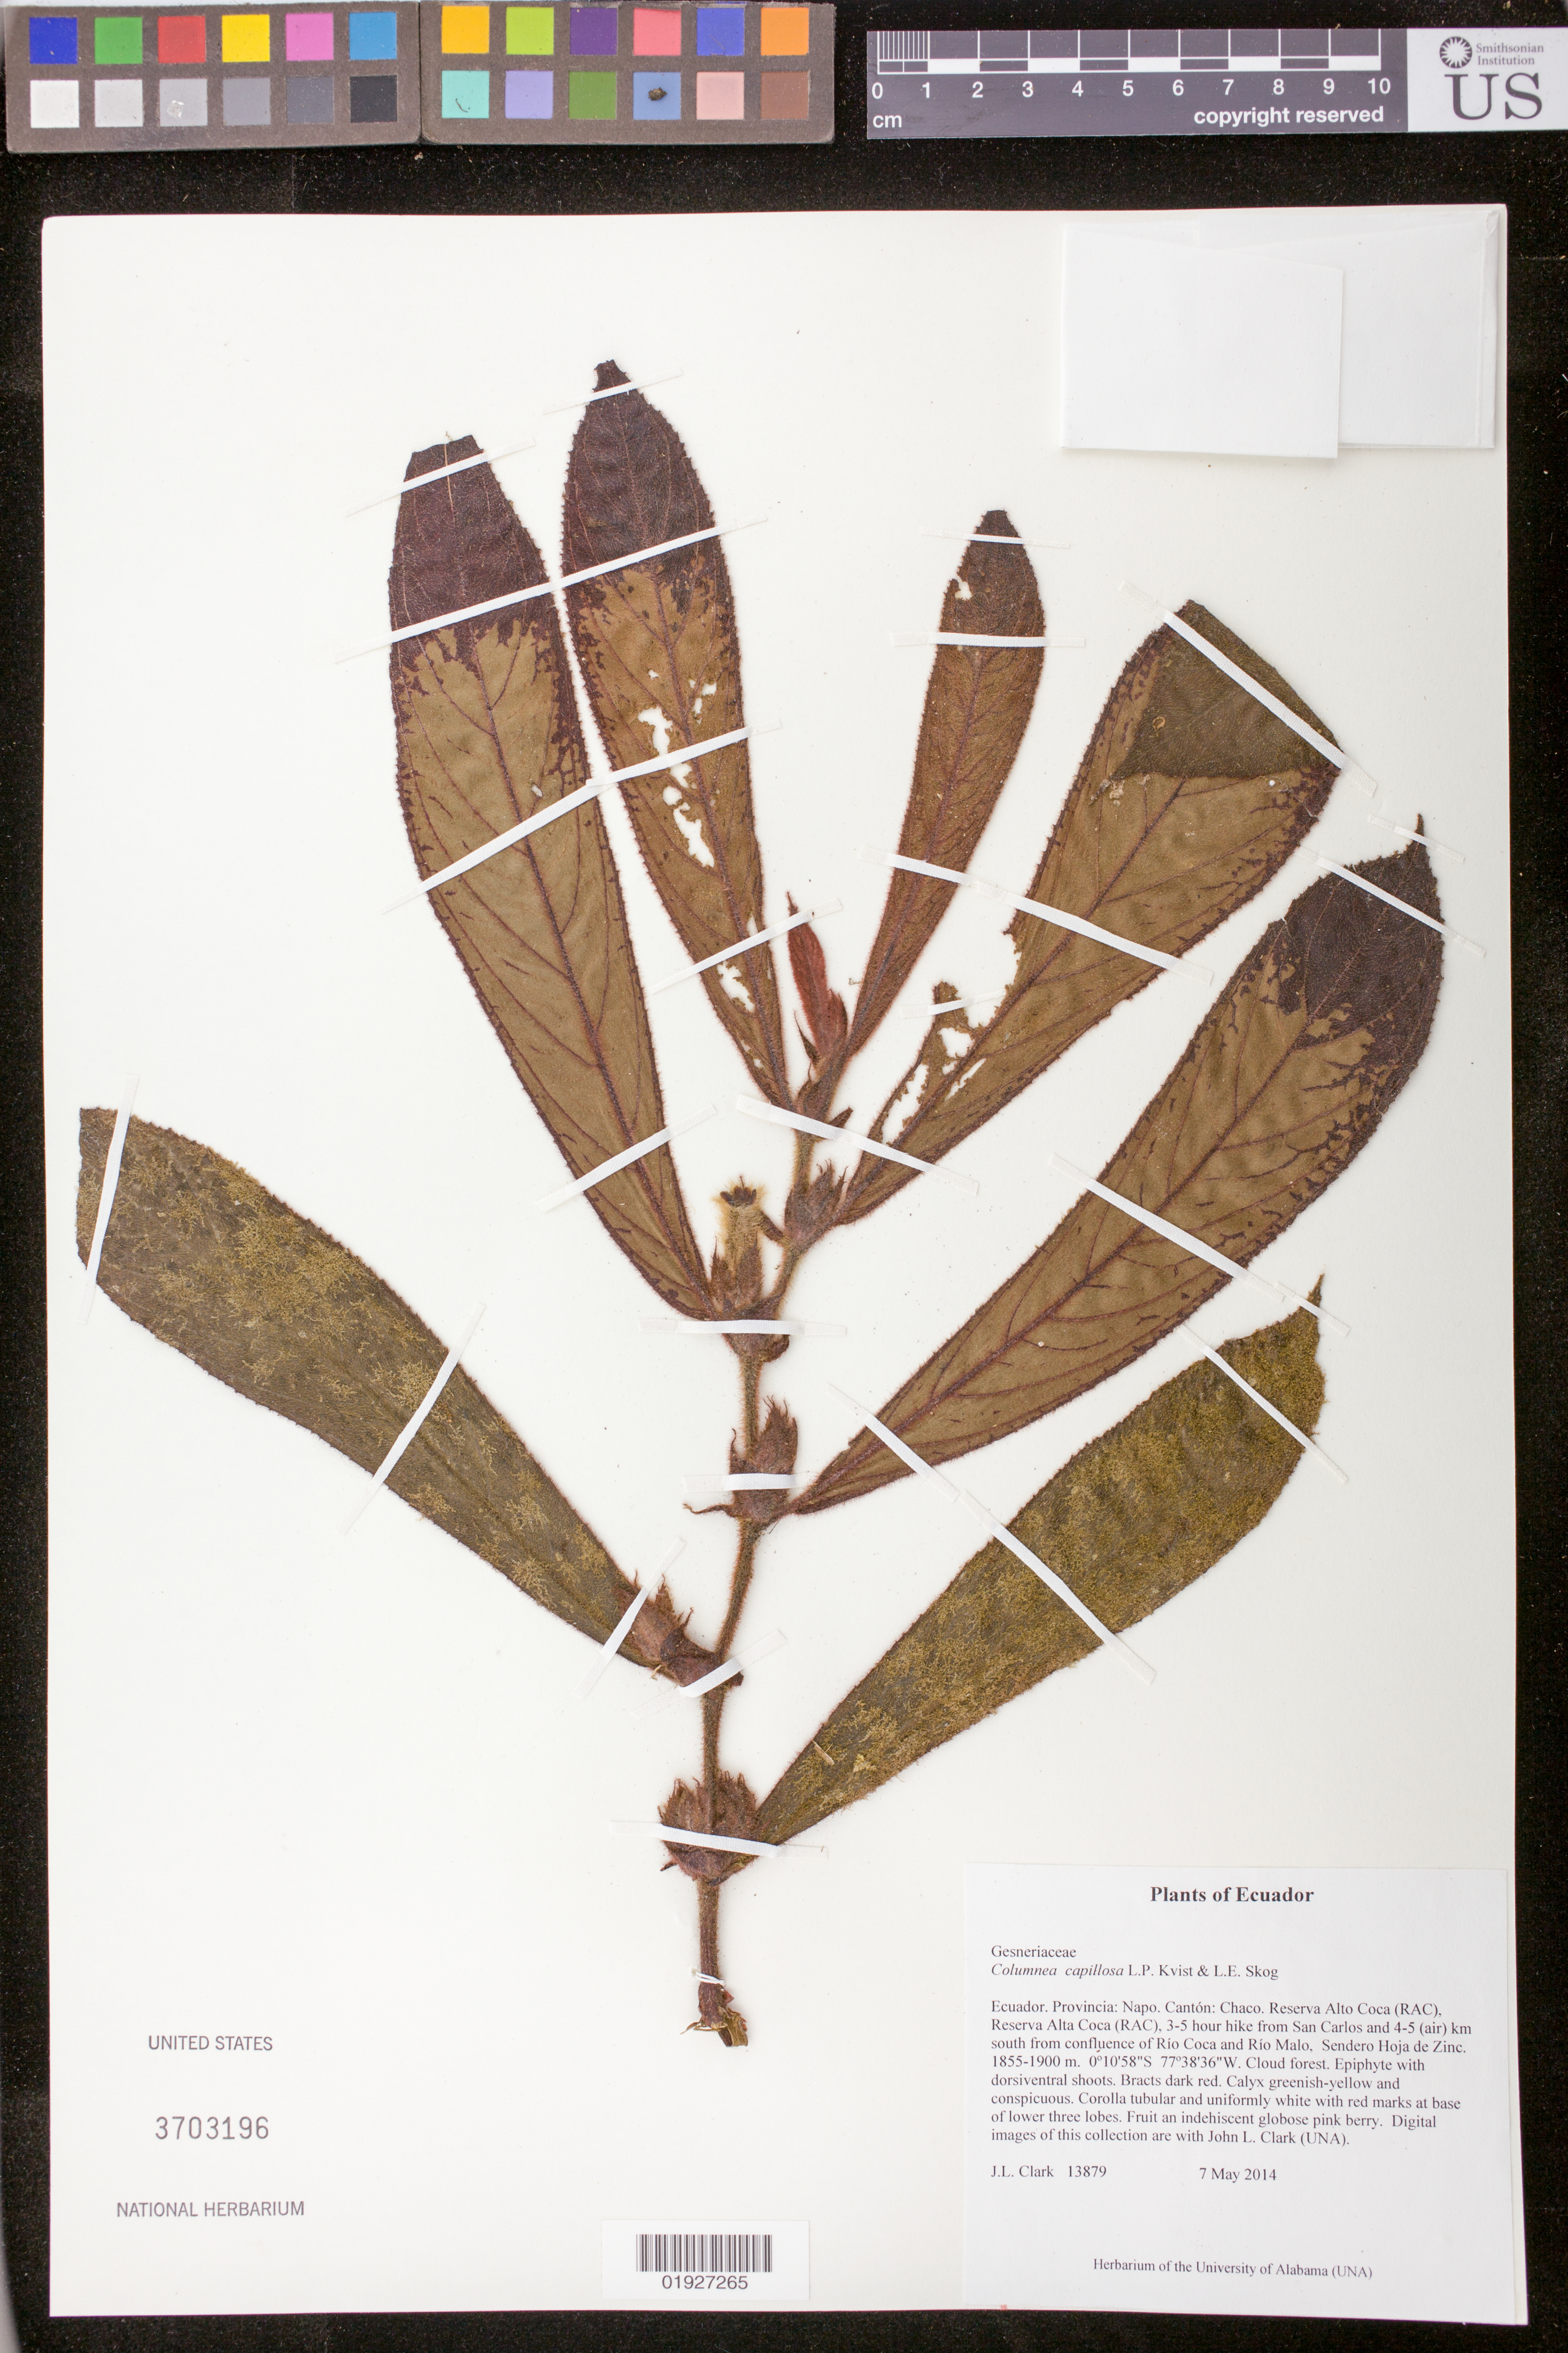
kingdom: Plantae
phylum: Tracheophyta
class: Magnoliopsida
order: Lamiales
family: Gesneriaceae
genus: Columnea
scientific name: Columnea capillosa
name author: L.P. Kvist & L.E. Skog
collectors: J. L. Clark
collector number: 13879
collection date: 2014-05-07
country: Ecuador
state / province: Napo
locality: Reserva Alto Coca (RAC), 3-5 hour hike from San Carlos and 4-5 (air) km south from confluence of Rio Coca and Rio Malo, Sendero Hoja de Zinc.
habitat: Cloud forest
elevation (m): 1855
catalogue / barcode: US 3703196